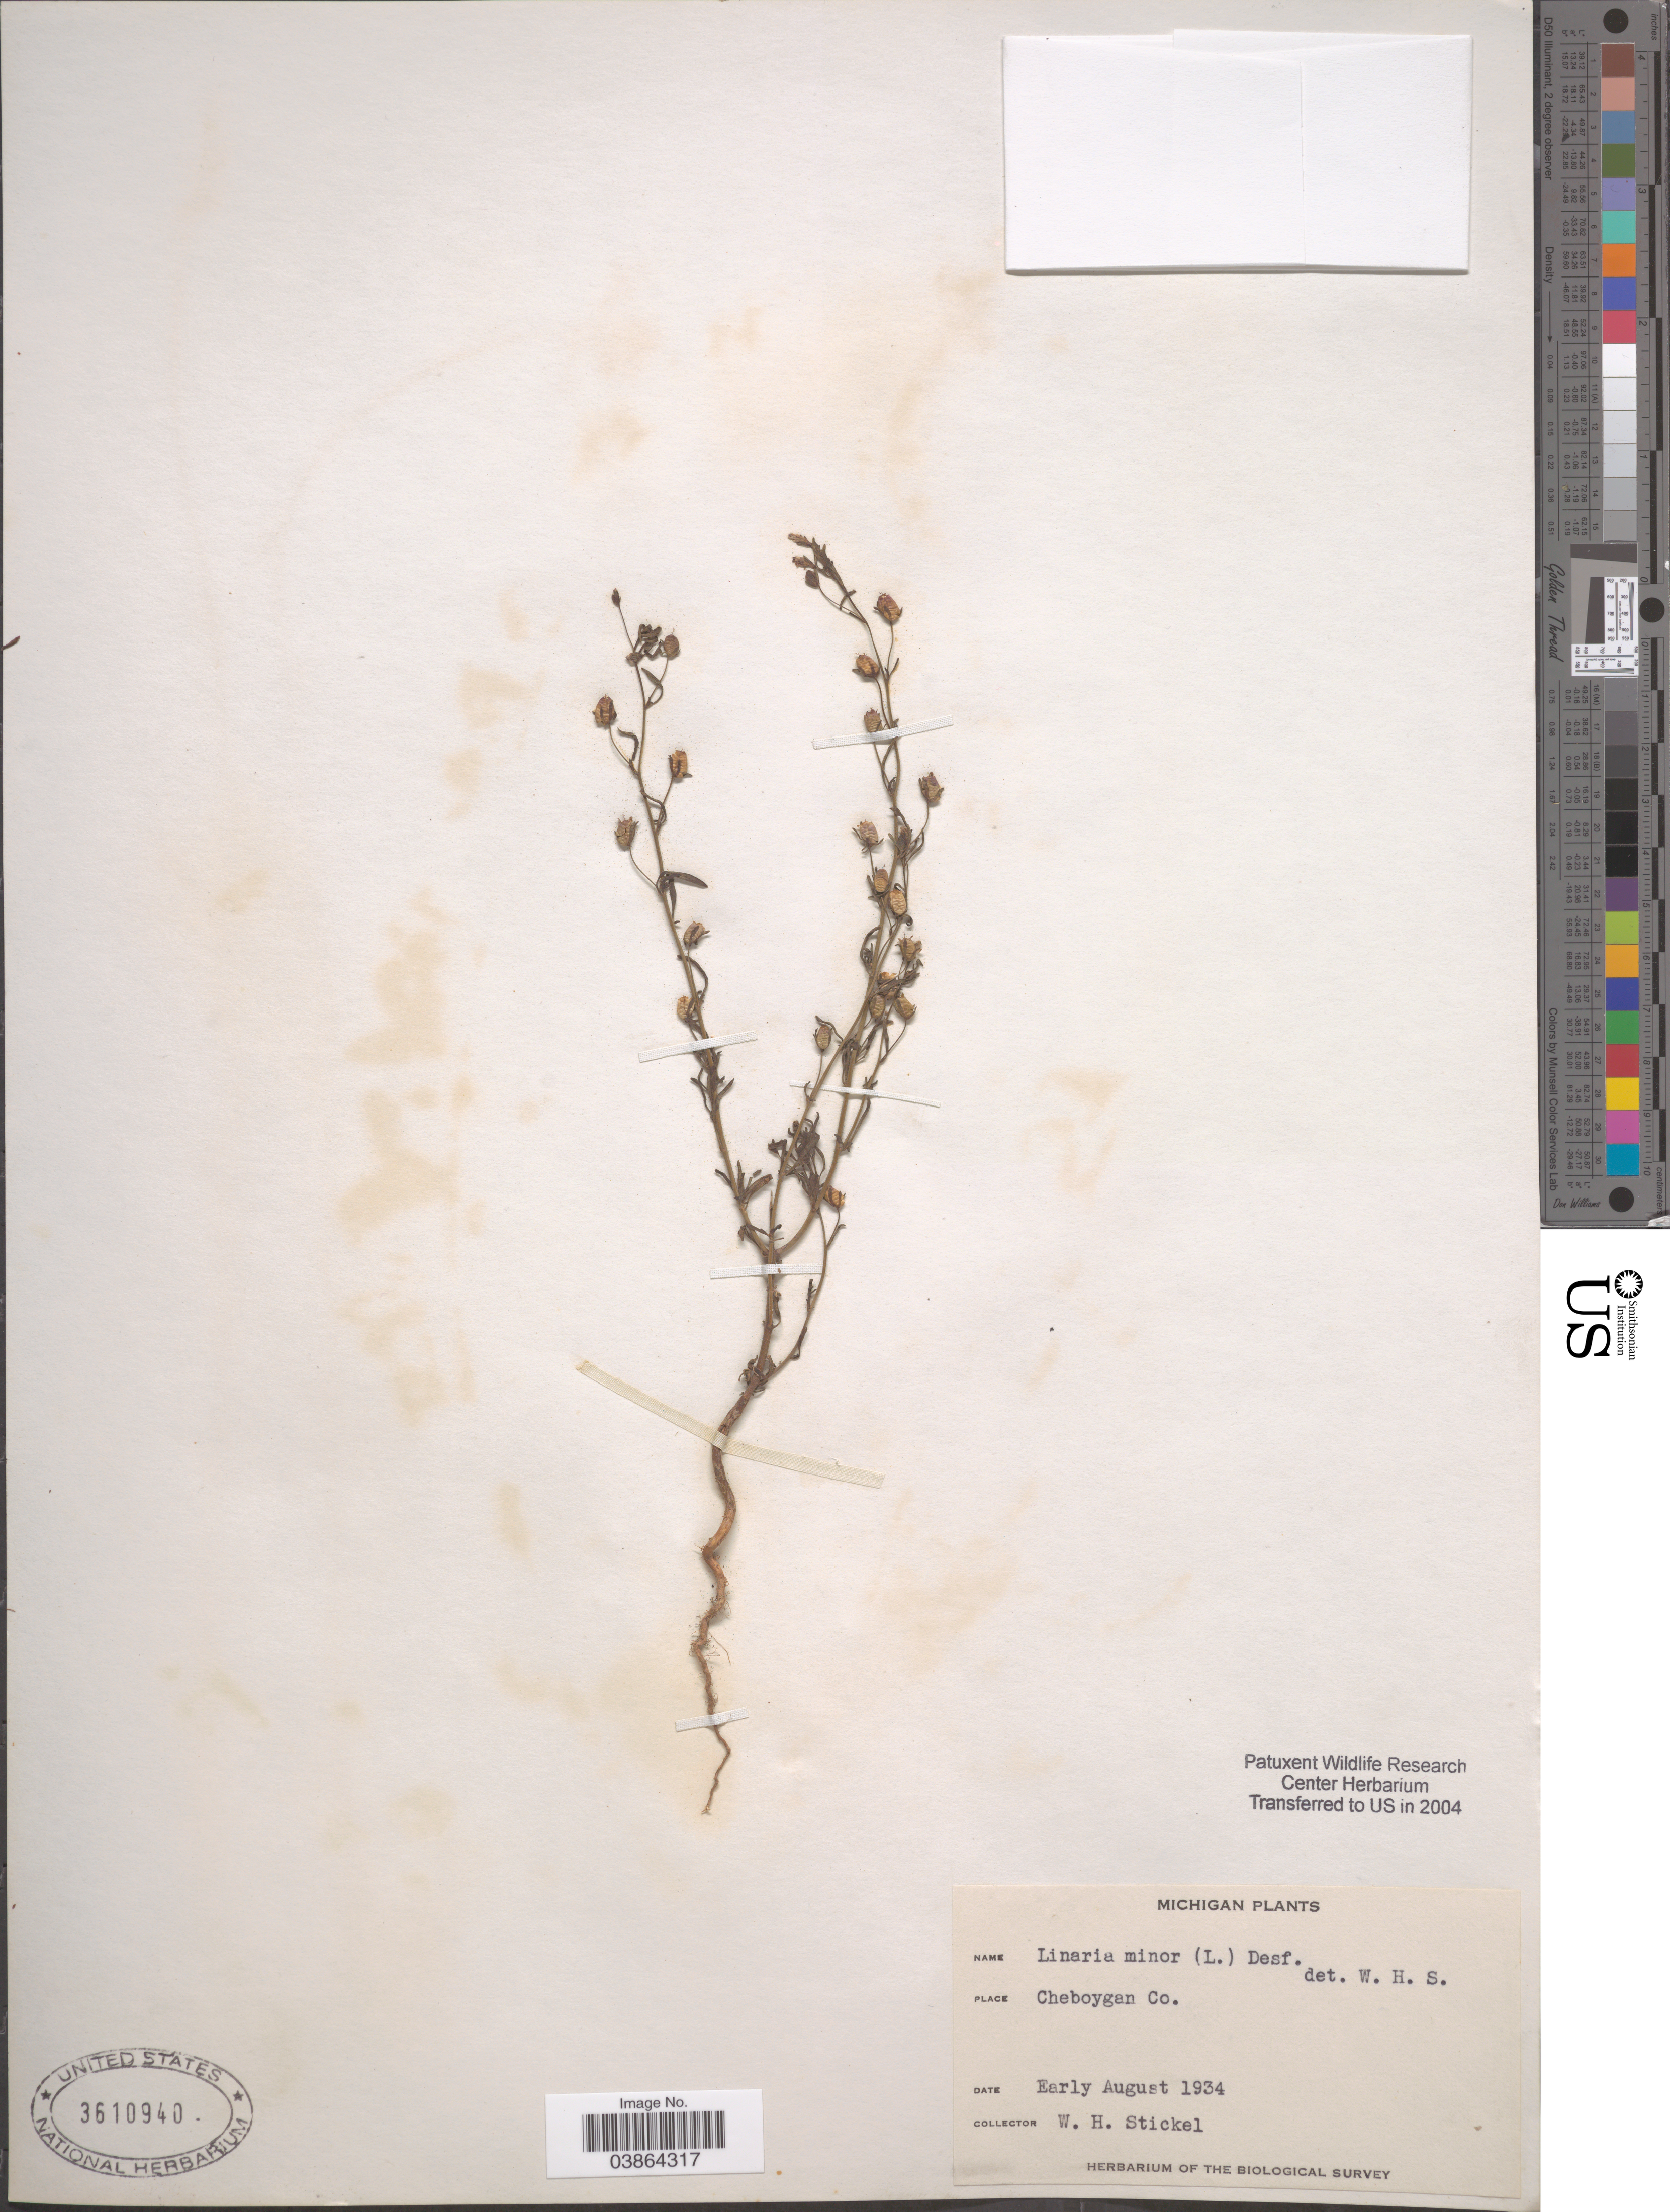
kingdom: Plantae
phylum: Tracheophyta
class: Magnoliopsida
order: Lamiales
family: Plantaginaceae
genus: Chaenorrhinum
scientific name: Chaenorrhinum minor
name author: (L.) Lange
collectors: W. Stickel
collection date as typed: Early August 1934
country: United States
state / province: Michigan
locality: Cheboygan Co.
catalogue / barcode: US 3610940